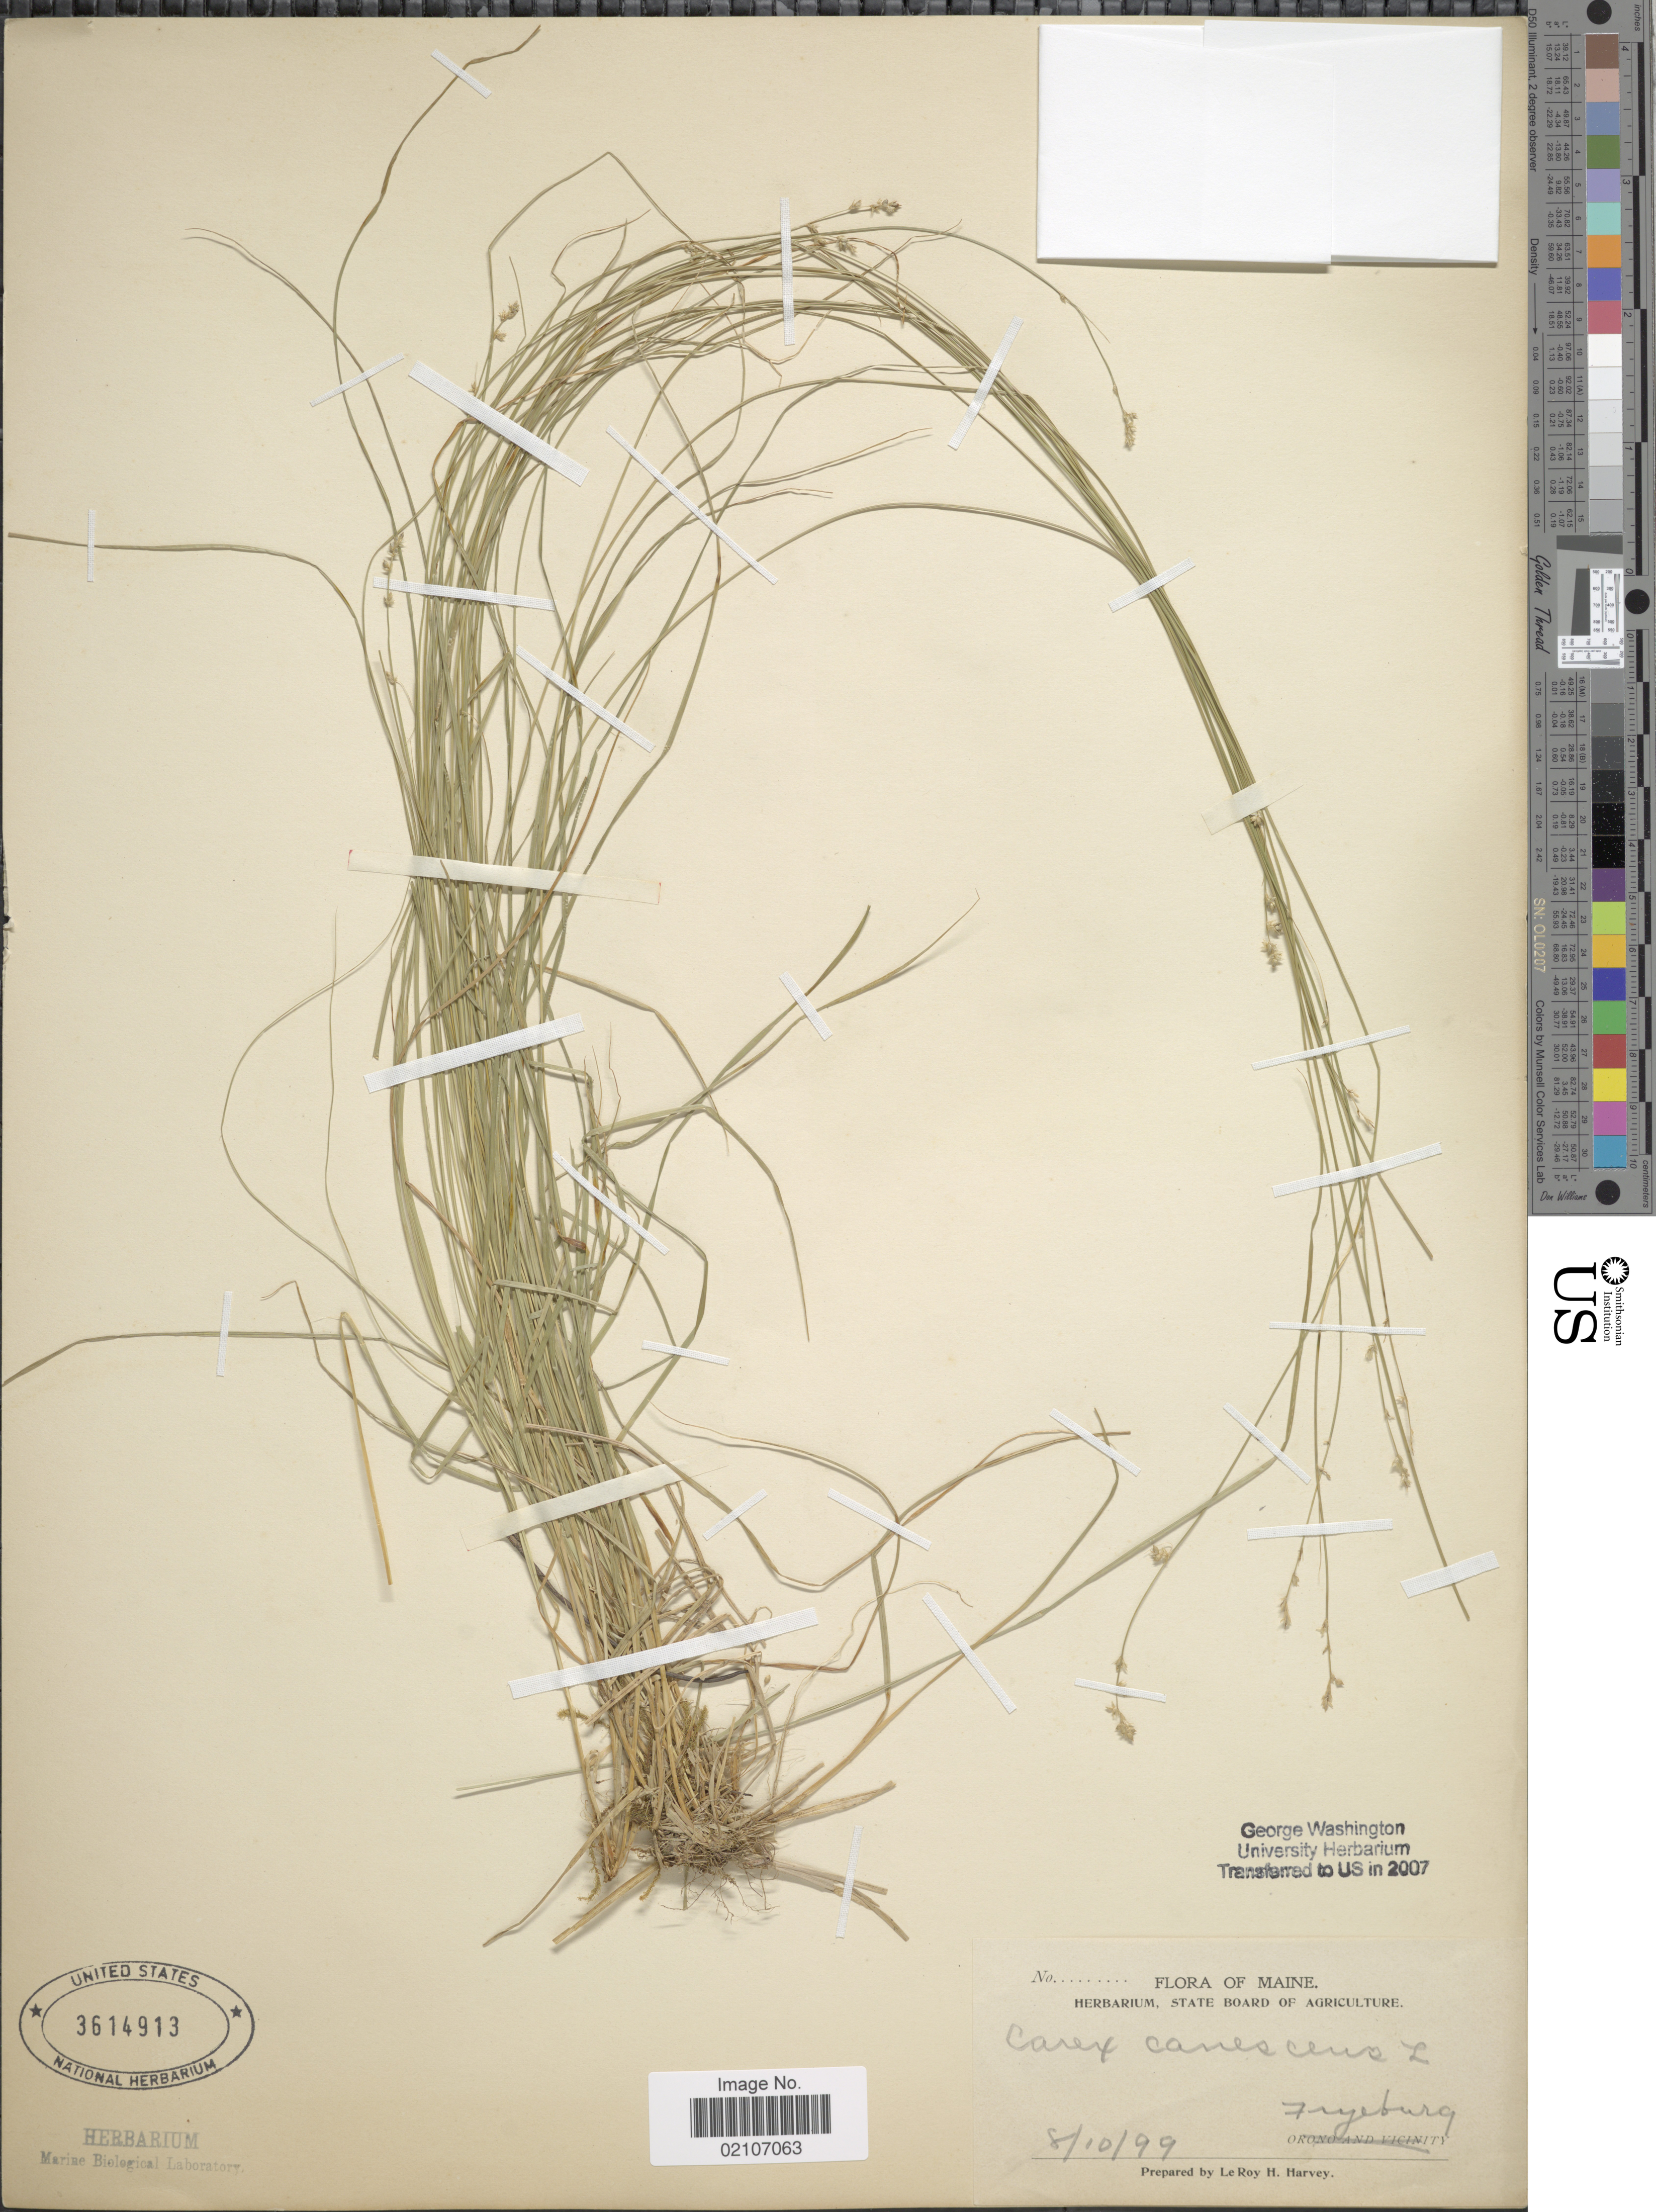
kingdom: Plantae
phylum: Tracheophyta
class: Liliopsida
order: Poales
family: Cyperaceae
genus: Carex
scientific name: Carex canescens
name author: L.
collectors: L. H. Harvey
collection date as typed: Transcribed d/m/y: 10/8/99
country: United States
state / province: Maine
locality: Fayeburg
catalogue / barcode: US 3614913